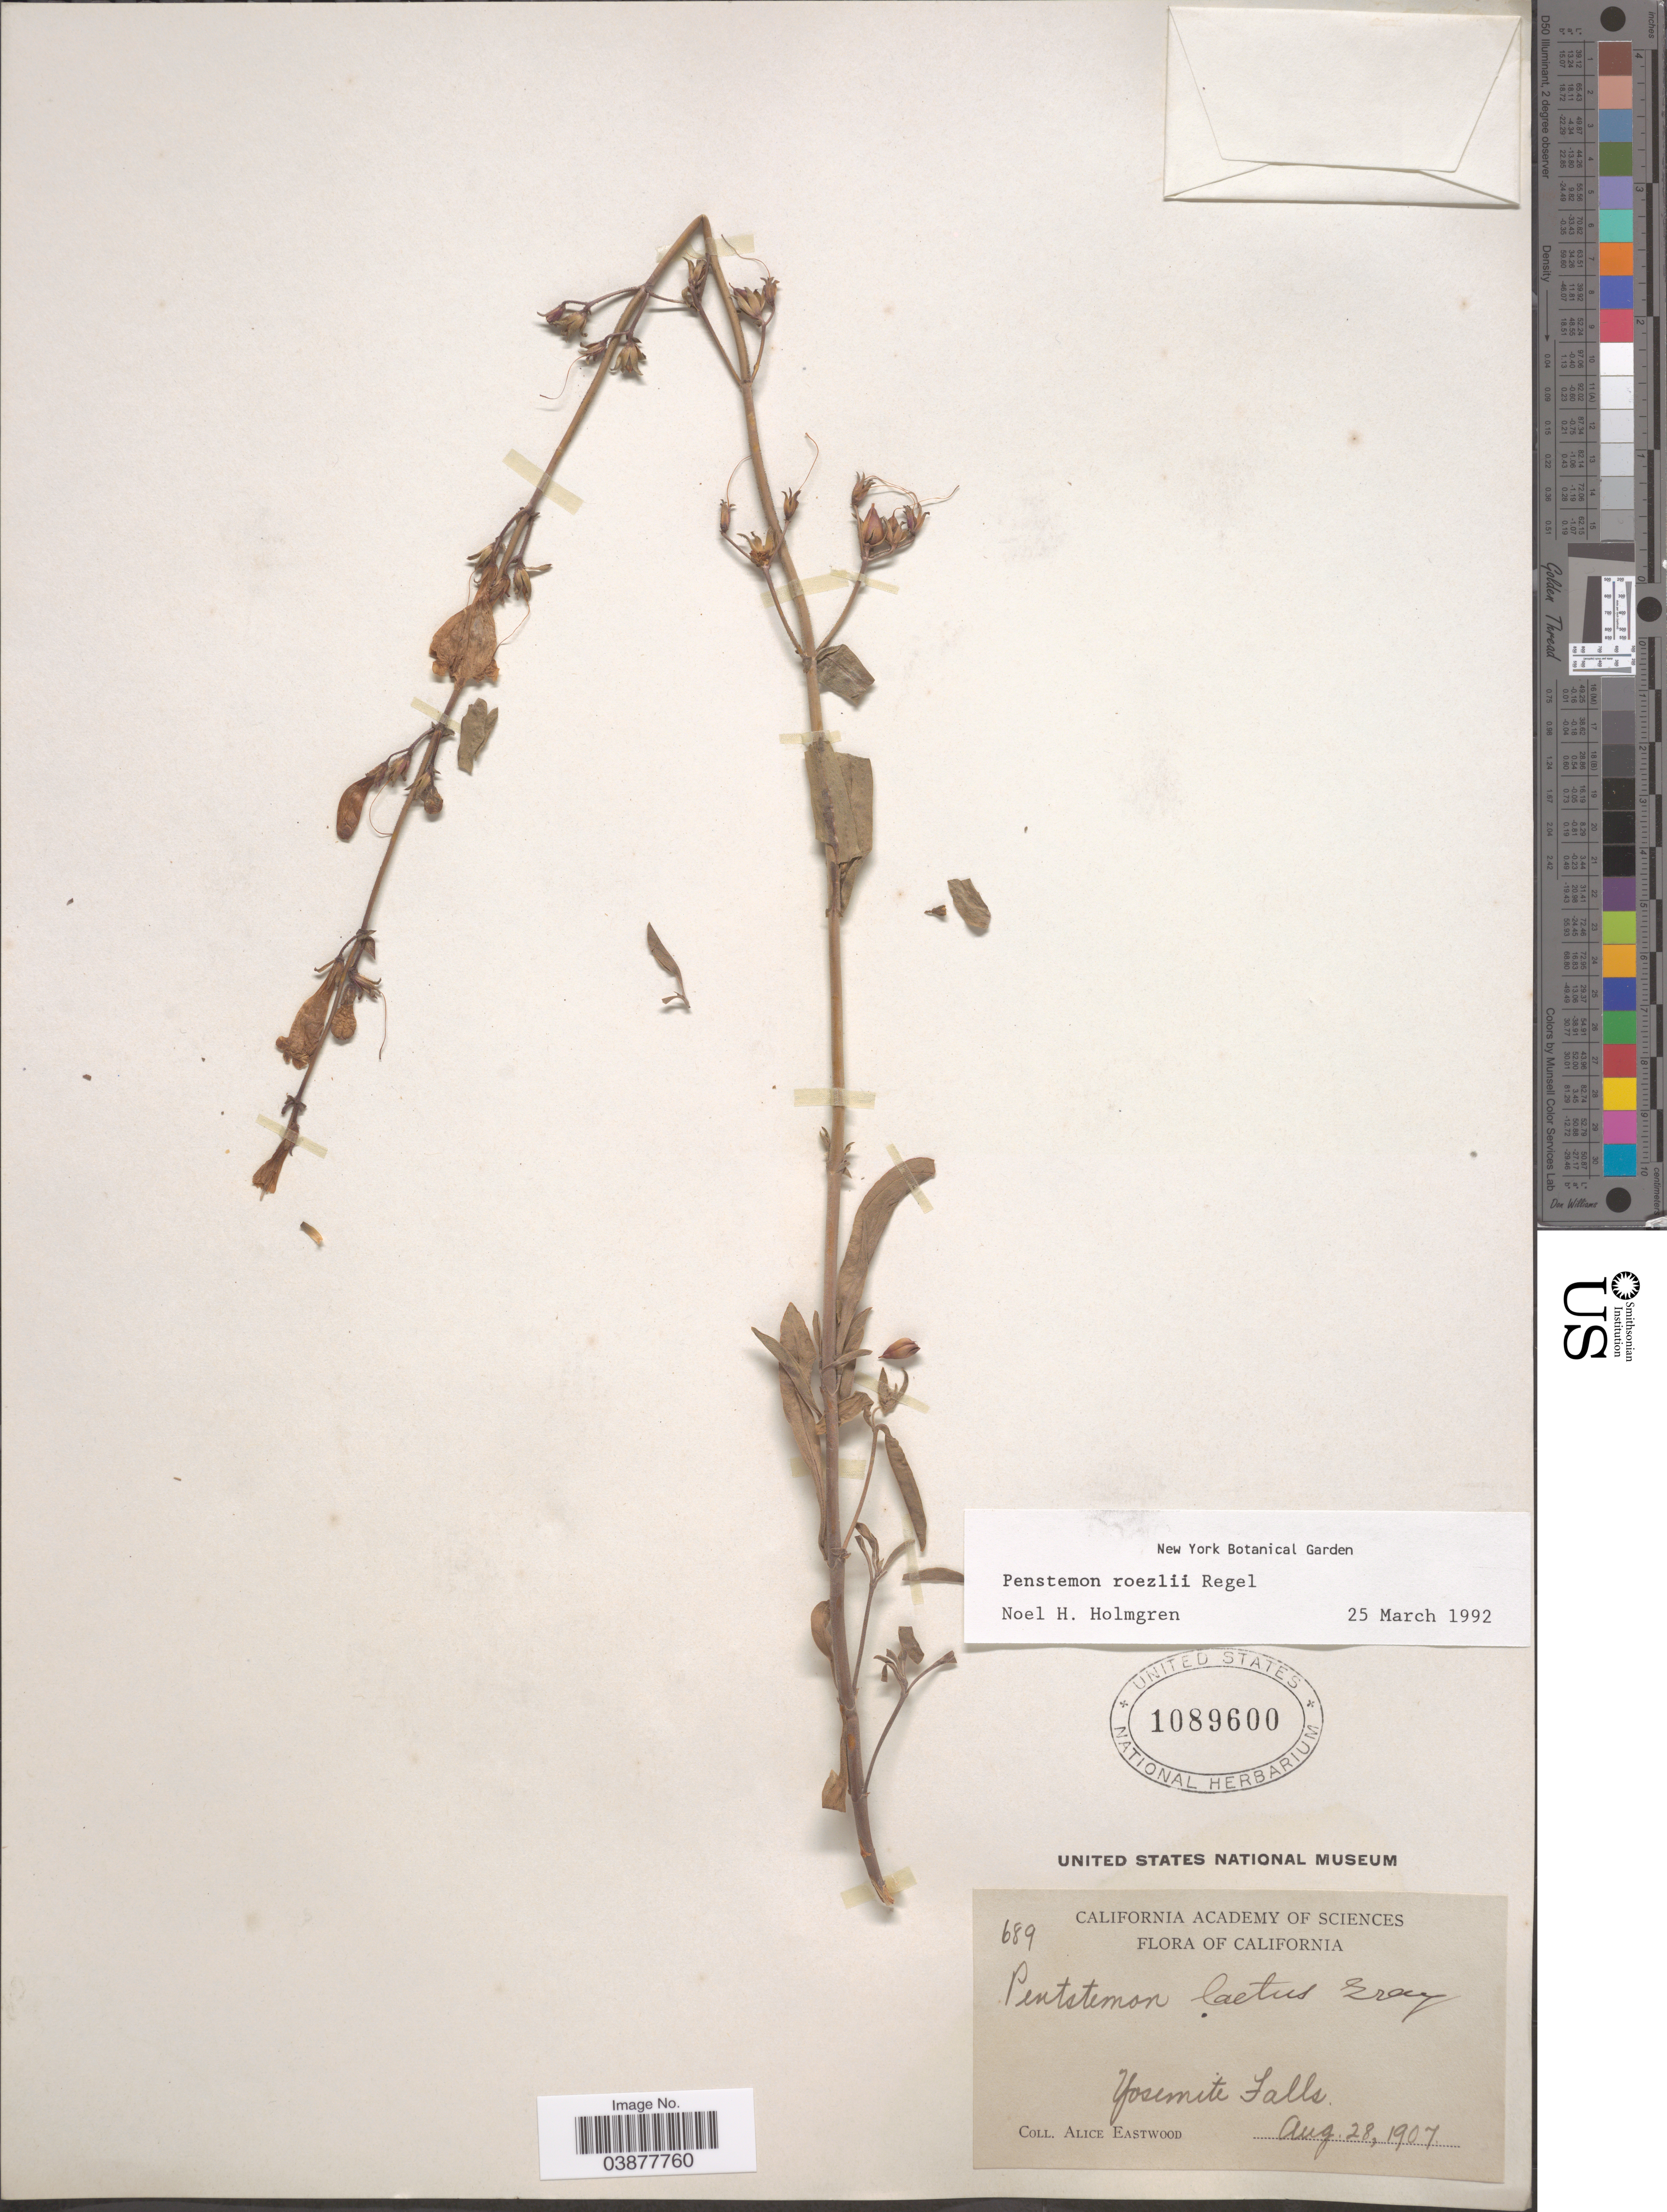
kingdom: Plantae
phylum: Tracheophyta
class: Magnoliopsida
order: Lamiales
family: Plantaginaceae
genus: Penstemon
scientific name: Penstemon roezlii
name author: Regel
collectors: A. Eastwood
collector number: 689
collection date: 1907-08-28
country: United States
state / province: California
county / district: Mariposa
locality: Yosemite Falls.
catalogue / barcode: US 1089600